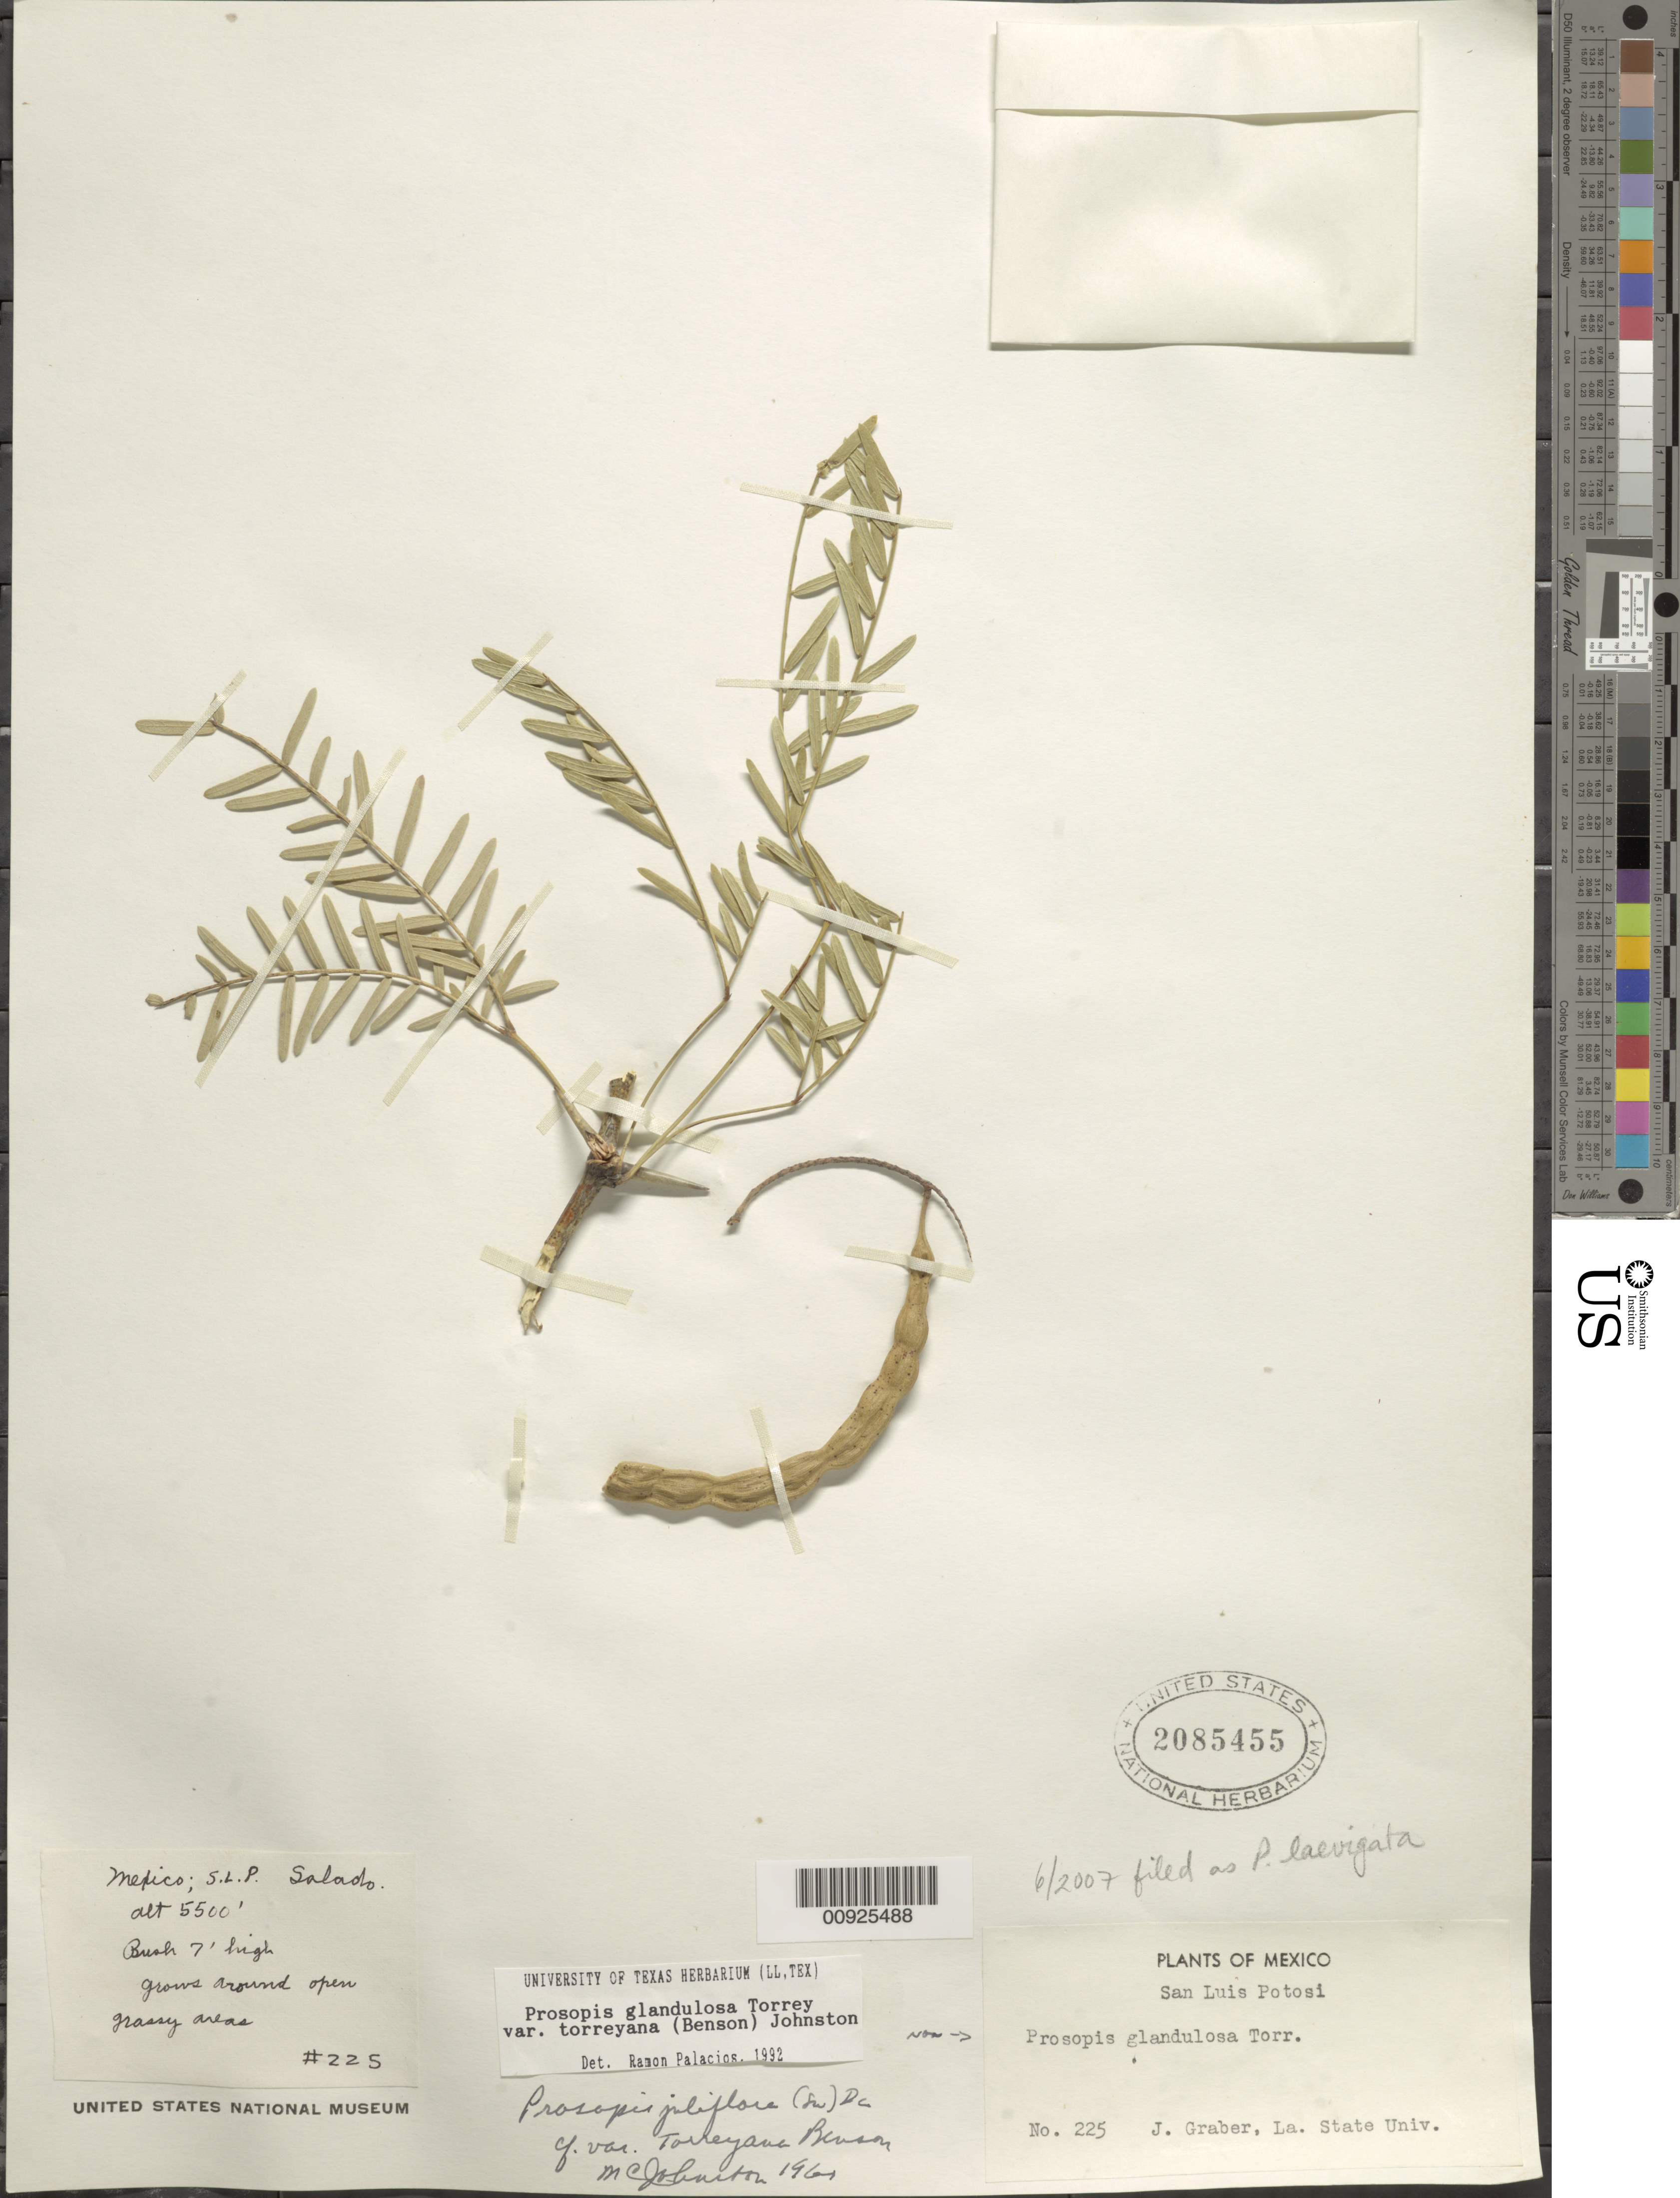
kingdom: Plantae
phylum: Tracheophyta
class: Magnoliopsida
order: Fabales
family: Fabaceae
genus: Neltuma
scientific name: Neltuma odorata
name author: (Torr. & Frém.) C. E. Hughes & G.P. Lewis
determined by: Strong, Mark T., (BOT), Smithsonian Institution - National Museum of Natural History (UNITED STATES)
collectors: J. Graber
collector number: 225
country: Mexico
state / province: San Luis Potosí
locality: San Luis Potosí: Salado.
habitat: Grows around open grassy areas.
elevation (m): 1676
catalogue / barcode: US 2085455